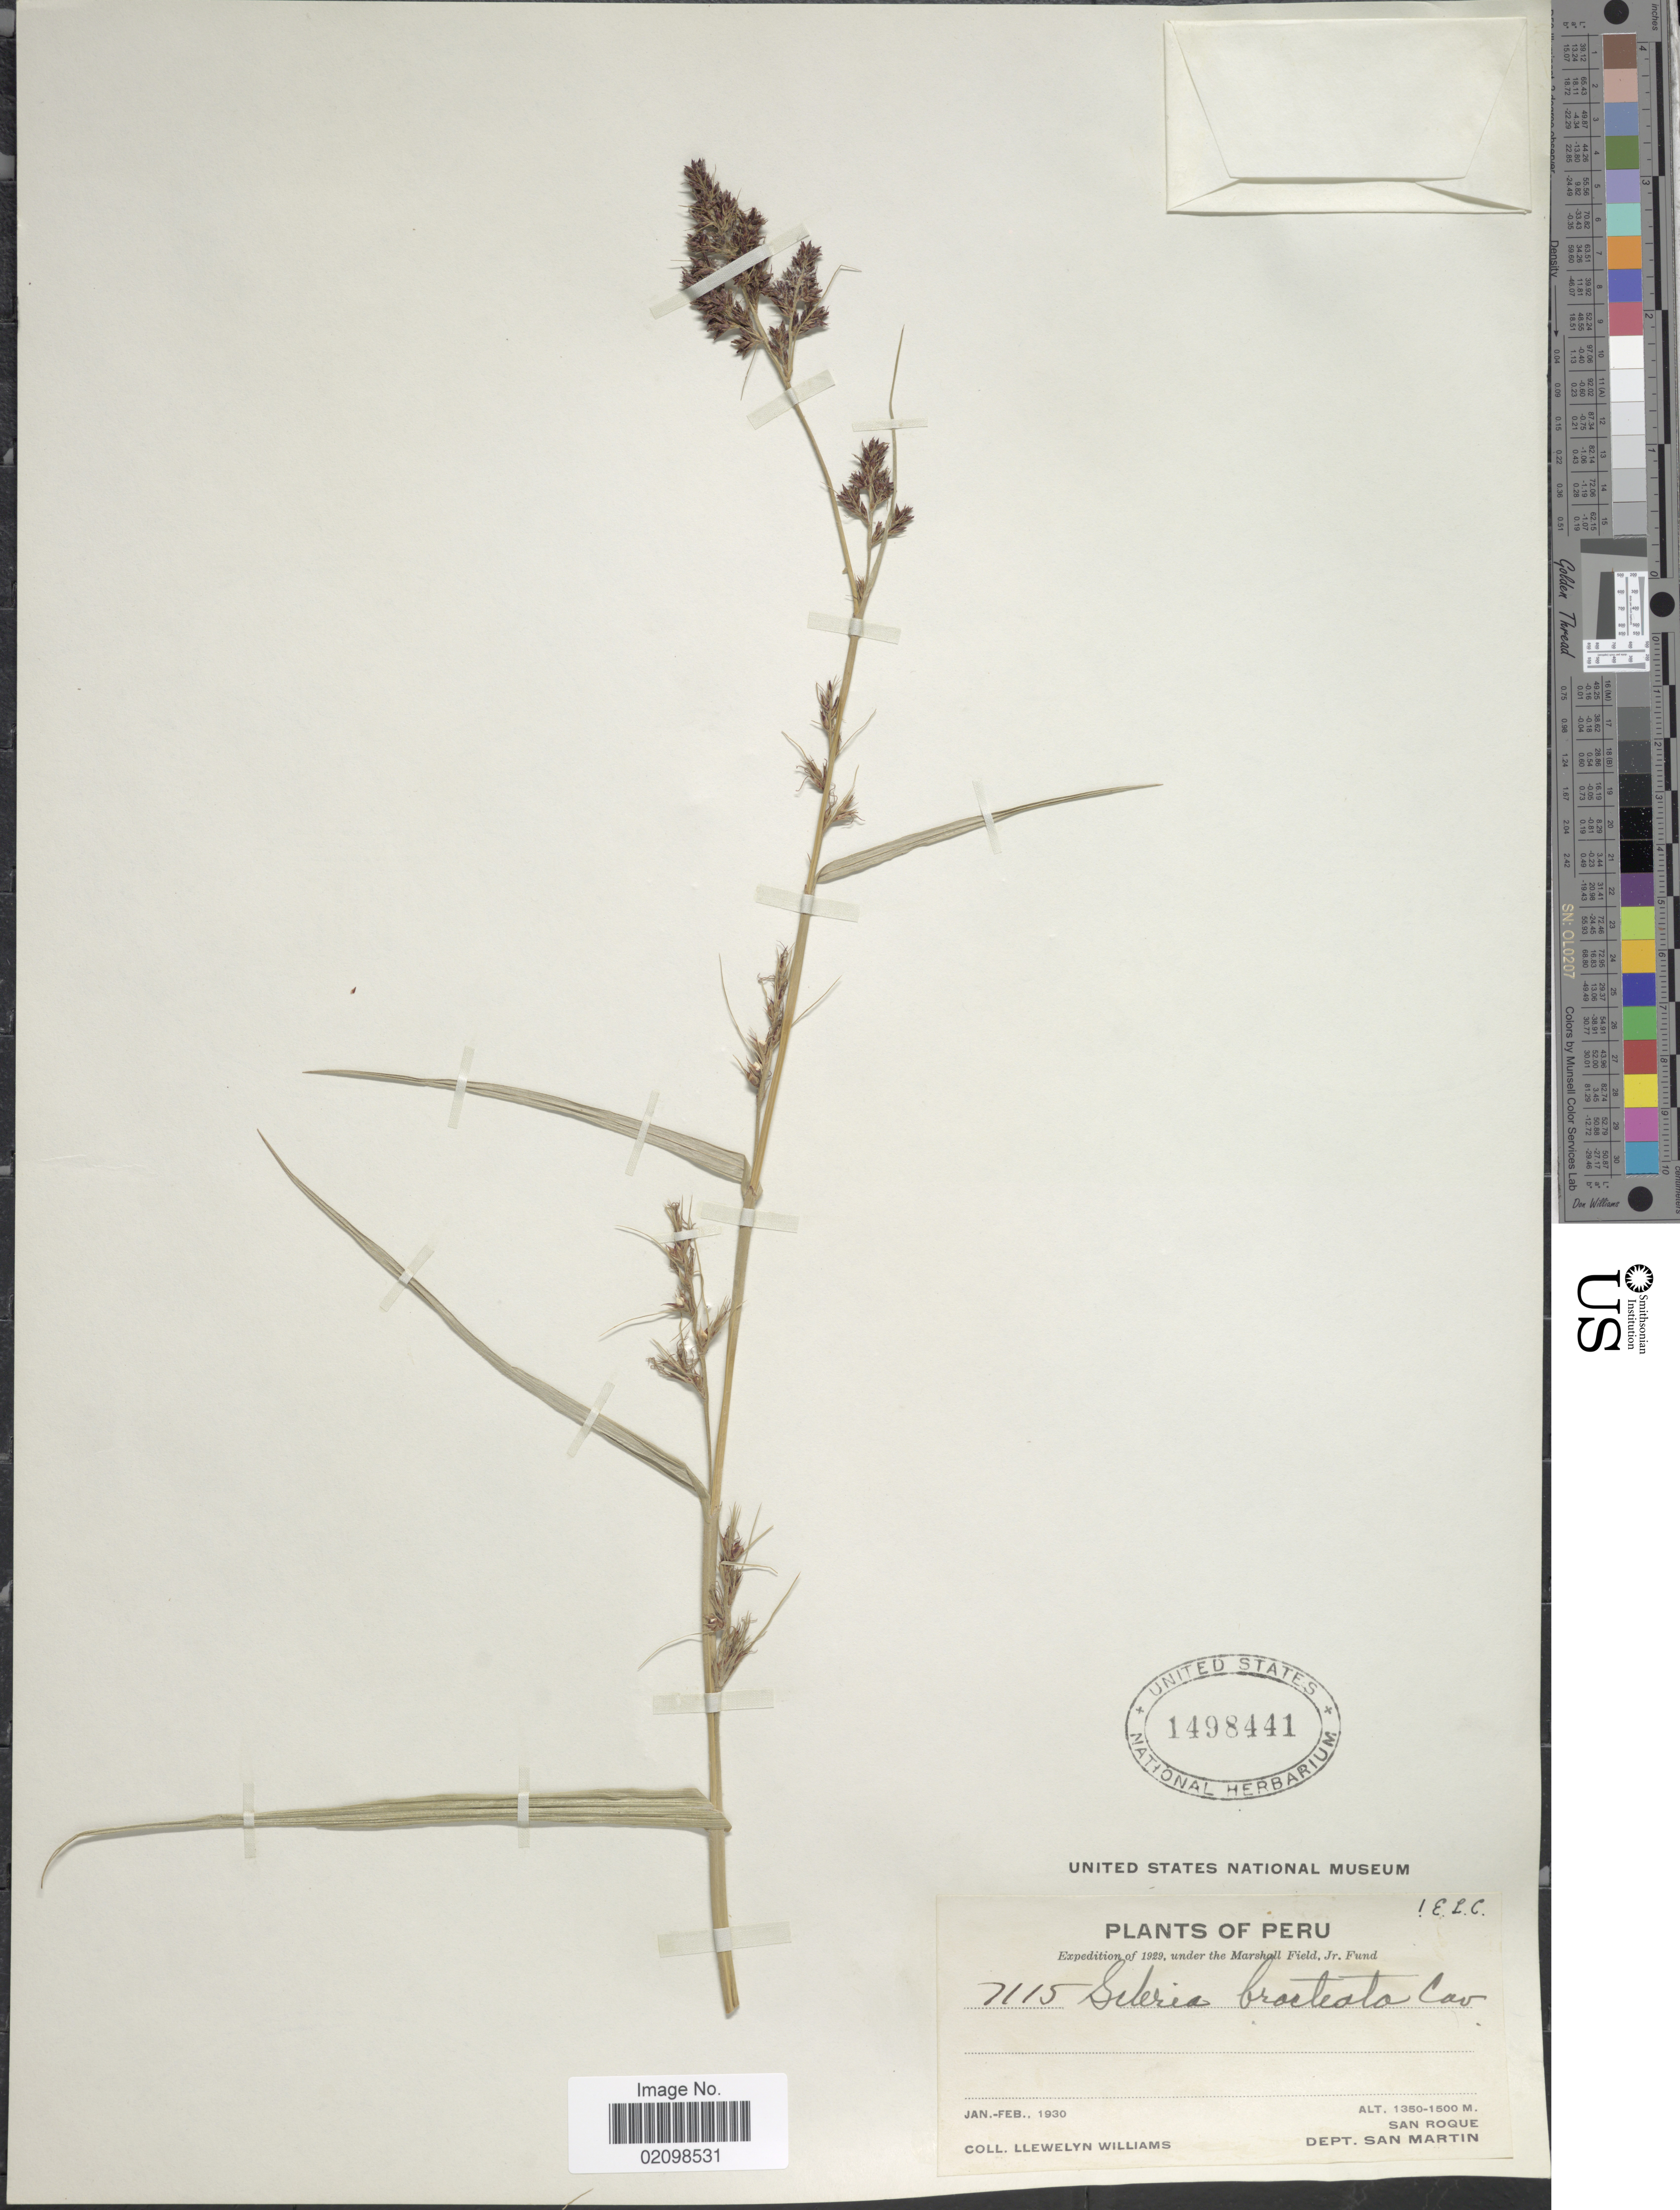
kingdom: Plantae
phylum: Tracheophyta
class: Liliopsida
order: Poales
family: Cyperaceae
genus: Scleria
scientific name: Scleria bracteata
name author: Cav.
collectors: Ll. Williams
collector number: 7115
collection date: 1930-01/1930-02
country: Peru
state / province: San Martín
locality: San Roque, Dept. San Martin.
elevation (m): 1350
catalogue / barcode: US 14984441